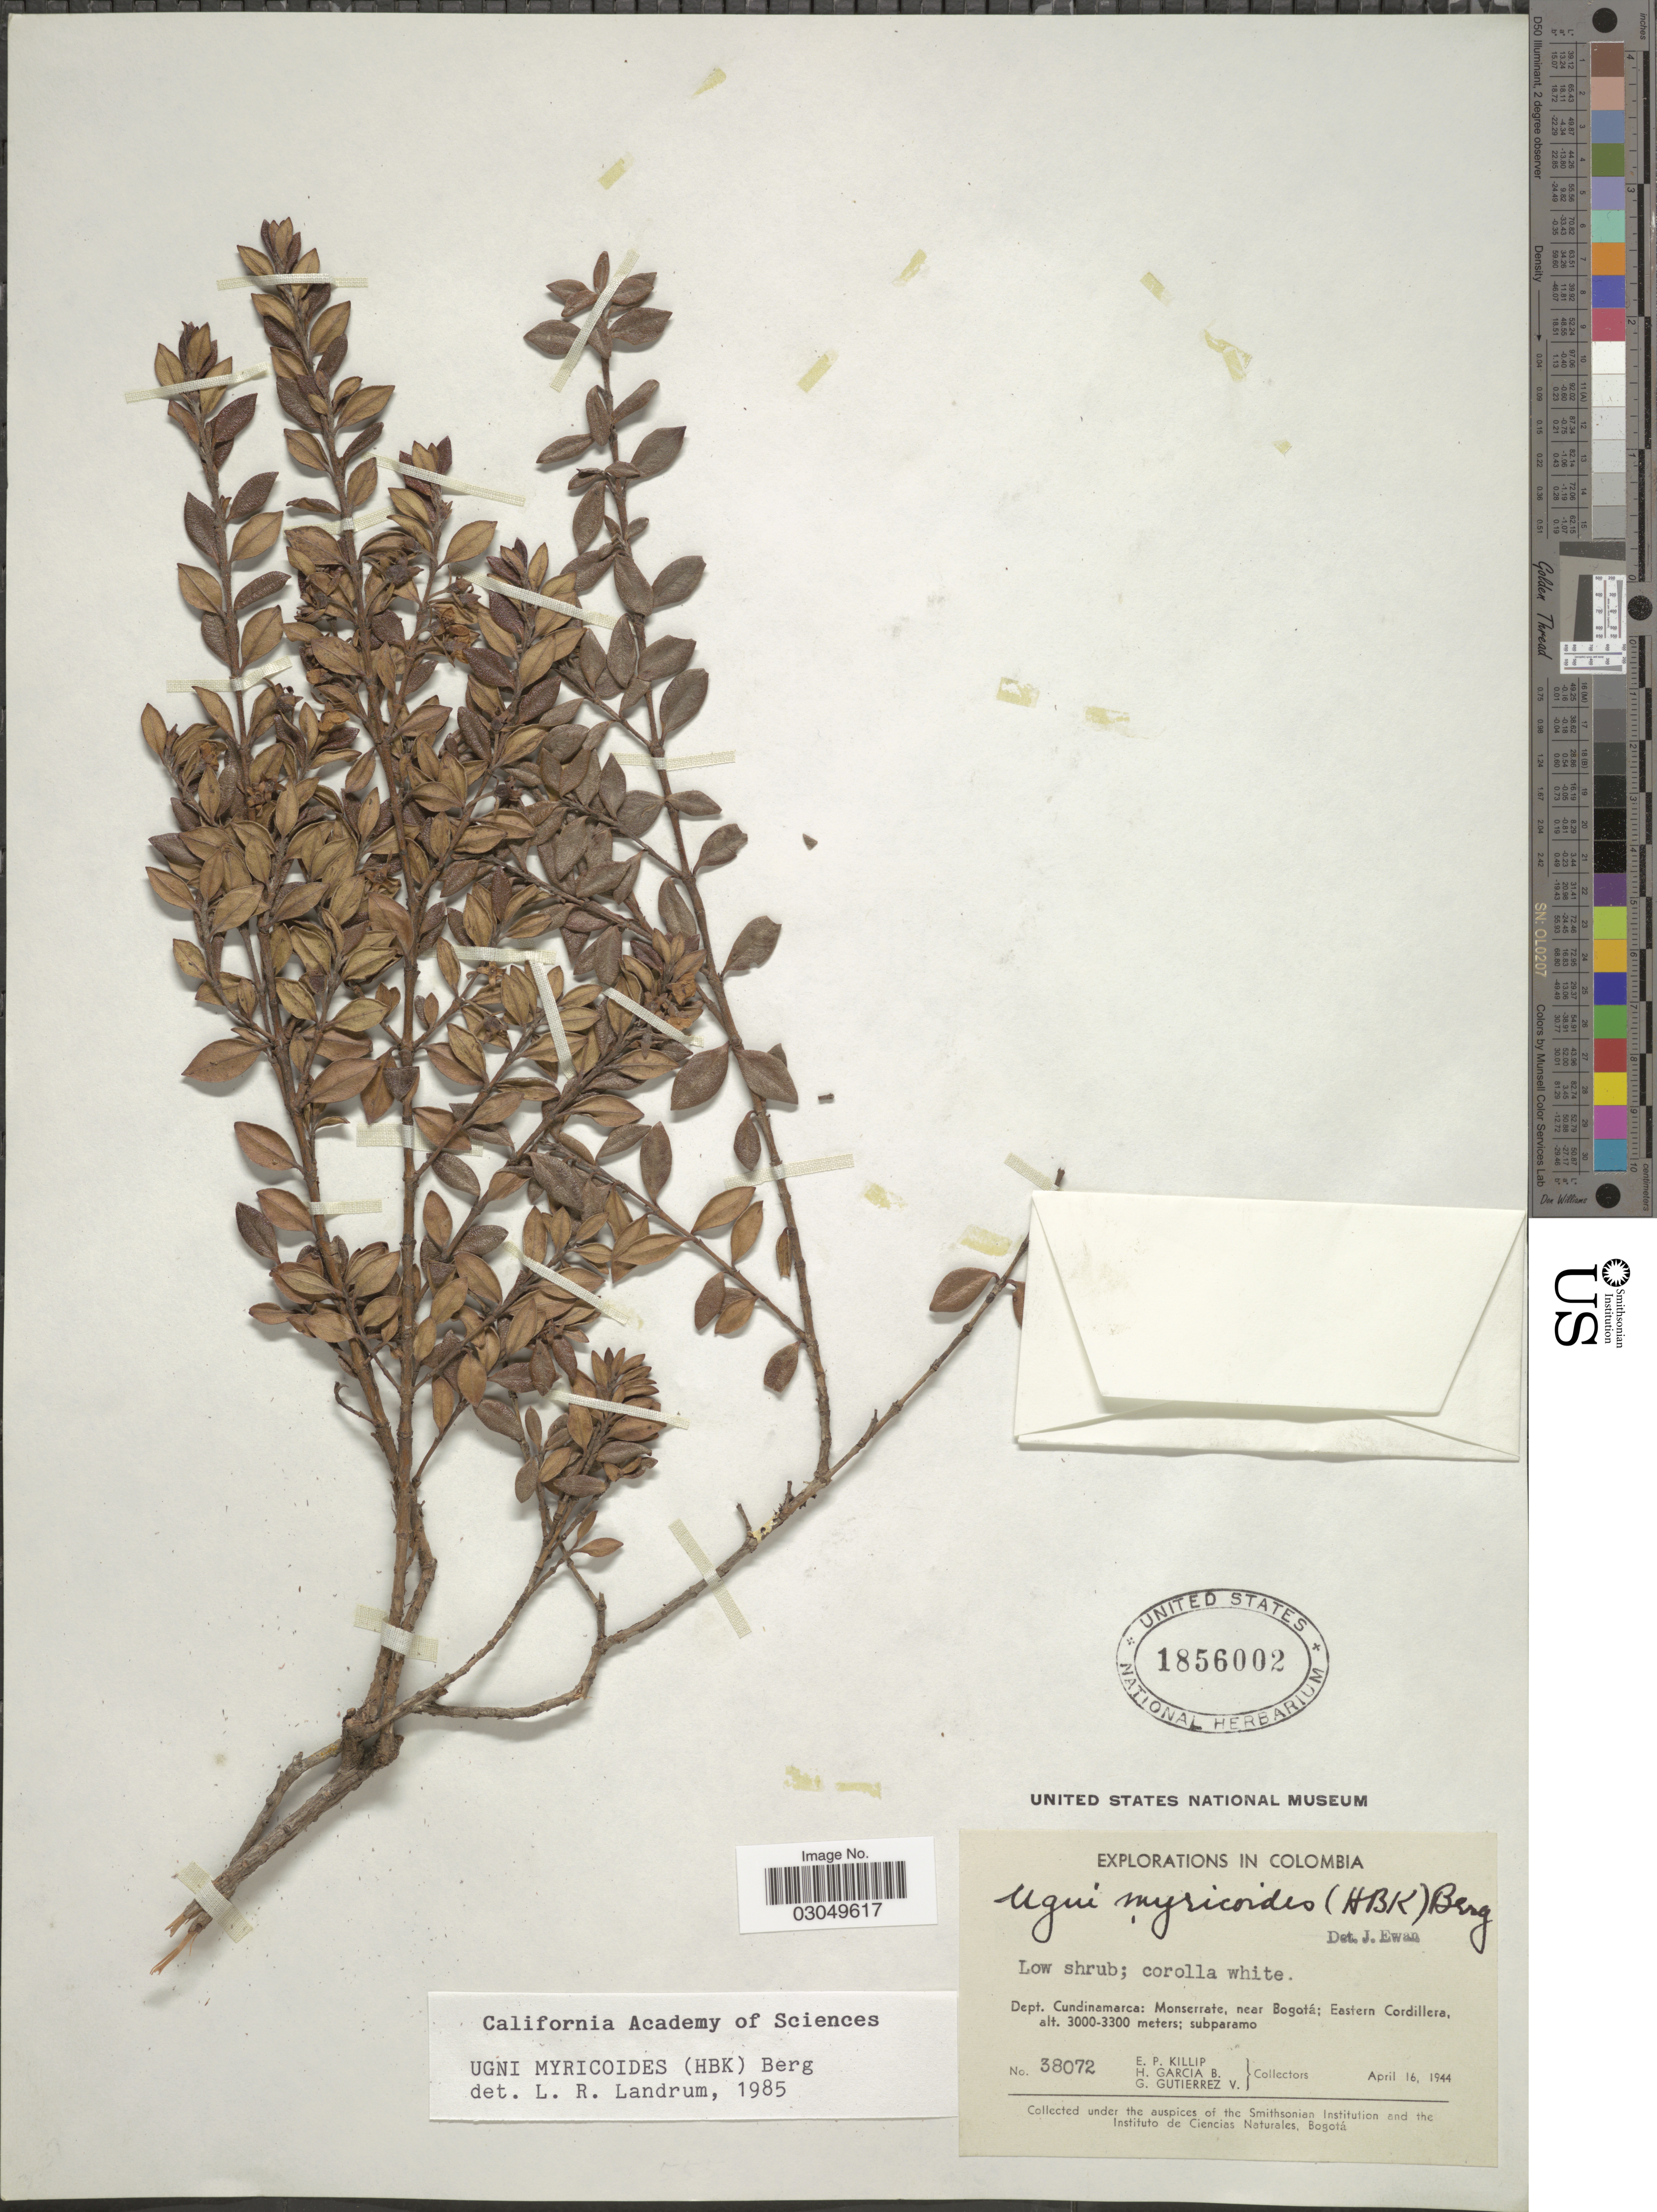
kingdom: Plantae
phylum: Tracheophyta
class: Magnoliopsida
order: Myrtales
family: Myrtaceae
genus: Ugni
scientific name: Ugni myricoides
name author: (Kunth) O. Berg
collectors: E. P. Killip, H. García B. & G. Gutiérrez V.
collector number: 38072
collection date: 1944-04-16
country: Colombia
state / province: Cundinamarca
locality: Dept. Cundinamarca: Monserrate, near Bogotá; Eastern Cordillera.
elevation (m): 3000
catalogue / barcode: US 1856002